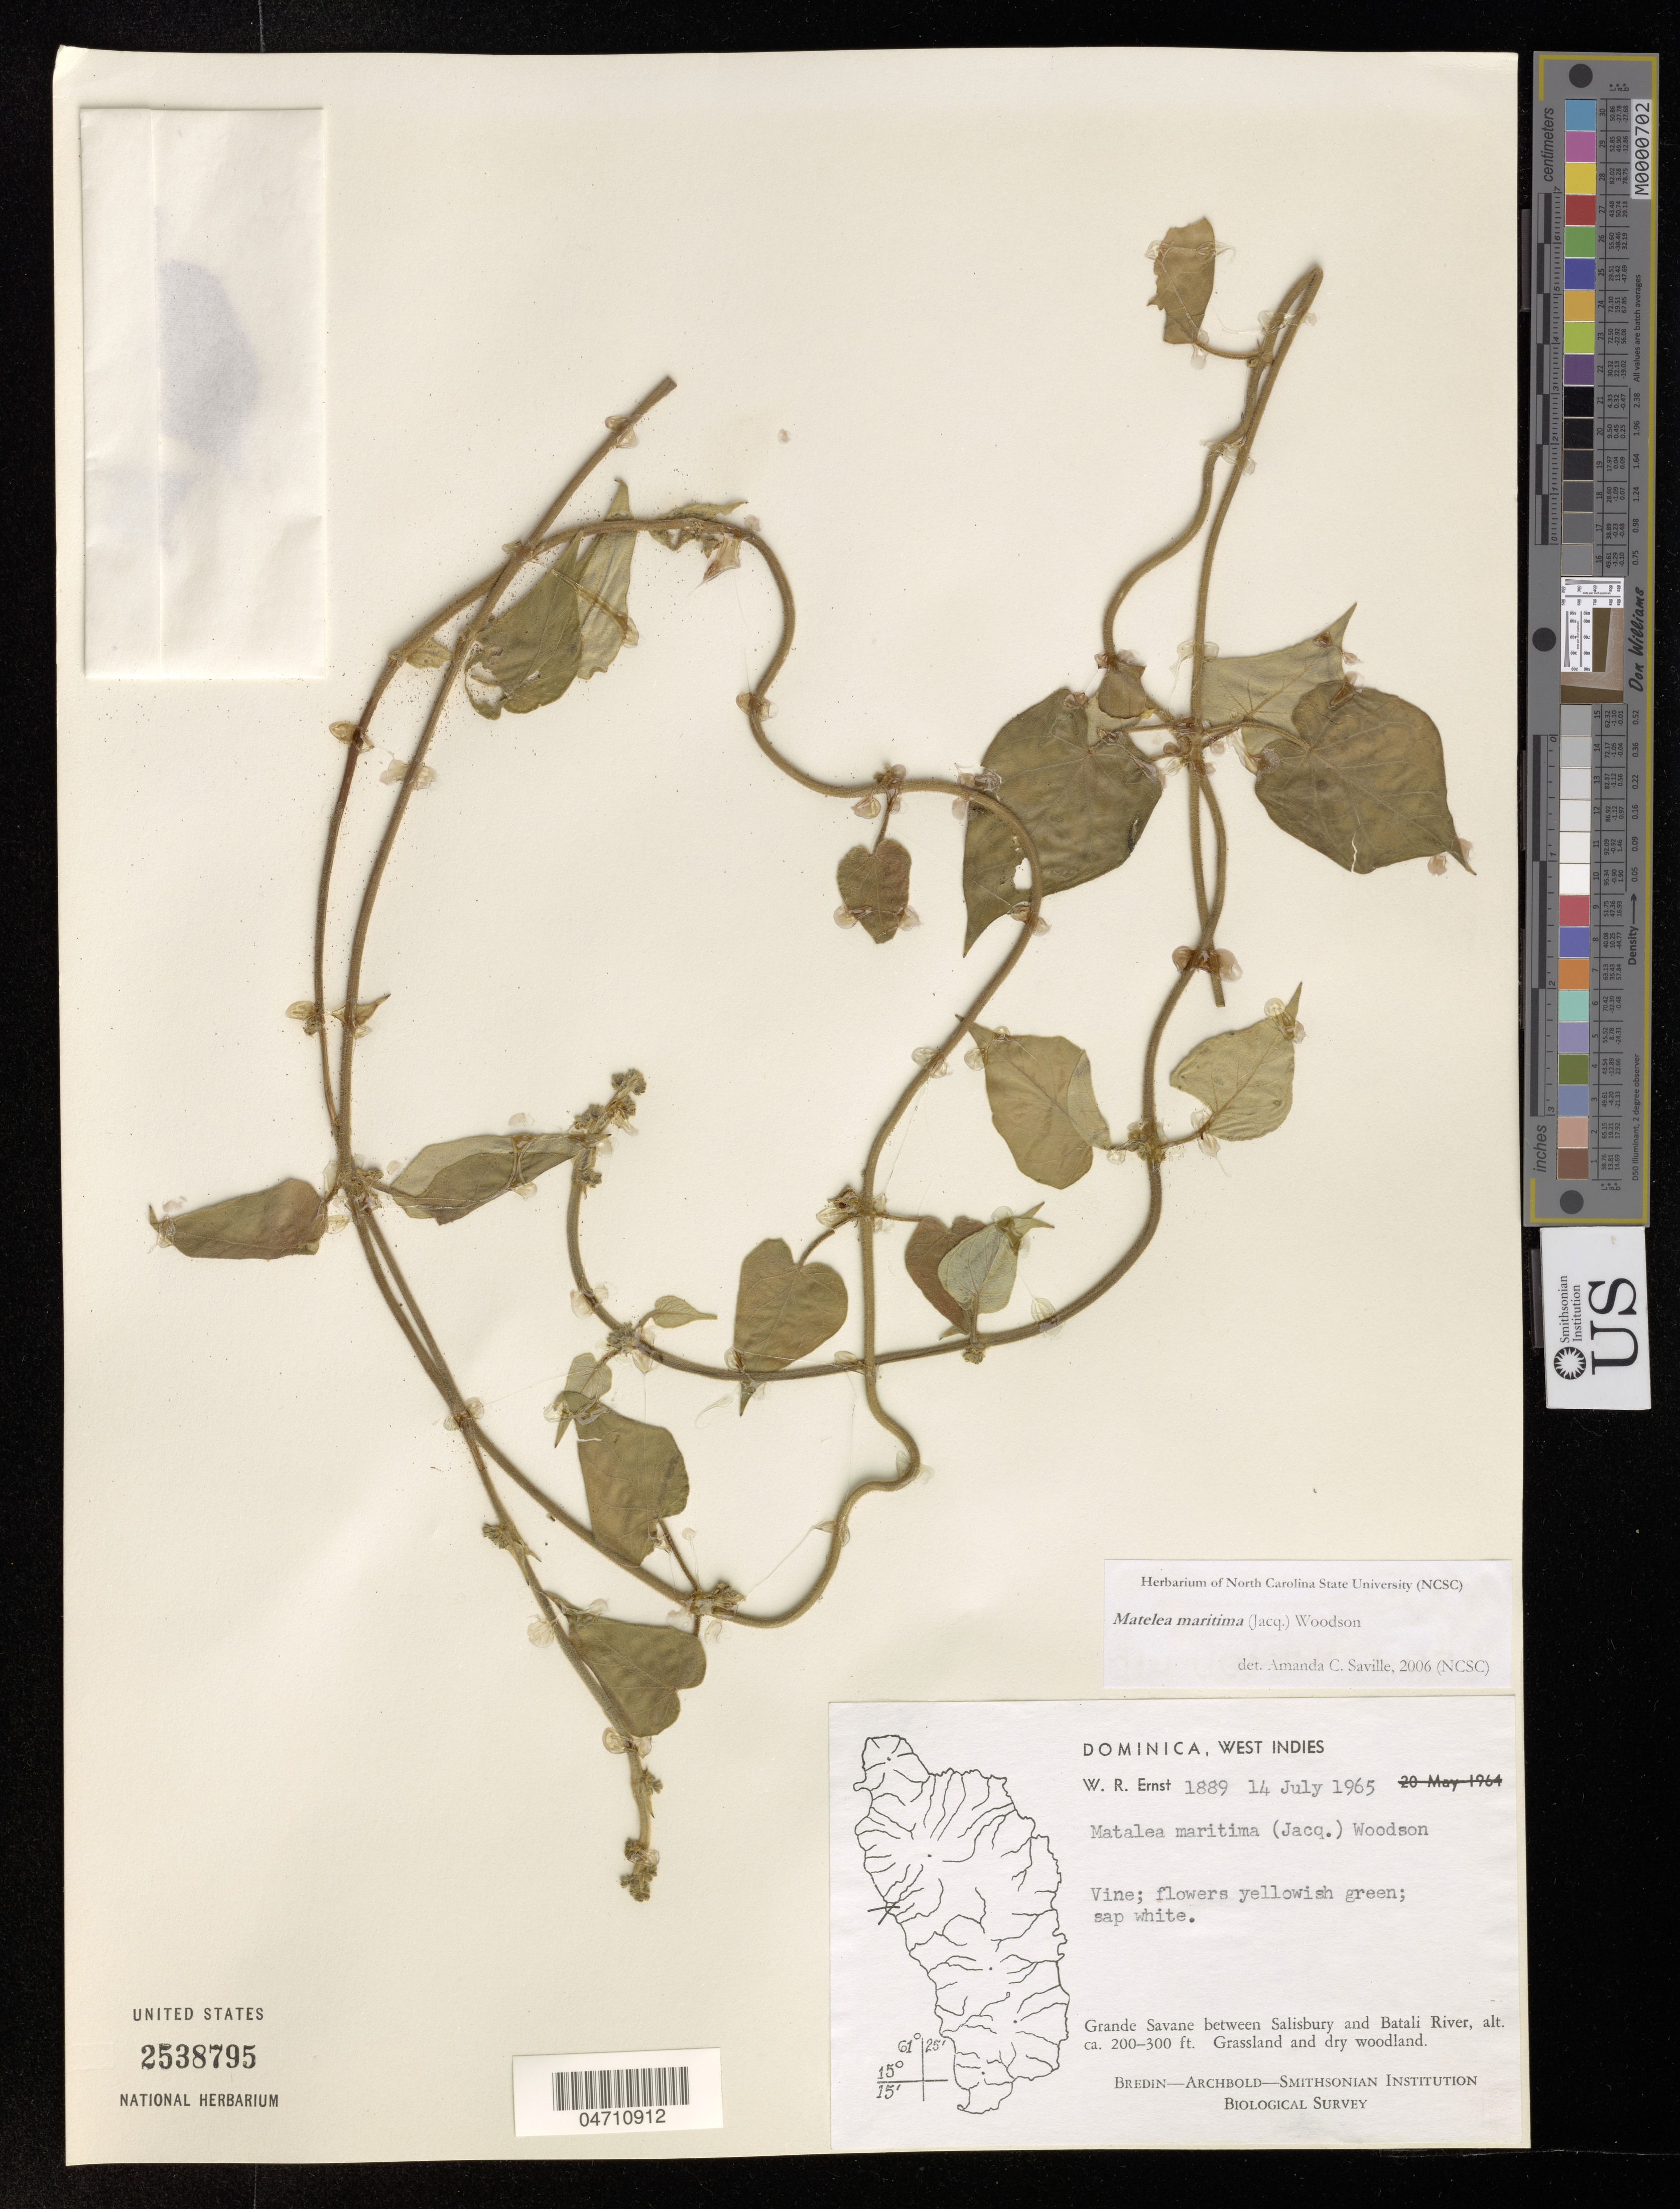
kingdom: Plantae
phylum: Tracheophyta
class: Magnoliopsida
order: Gentianales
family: Apocynaceae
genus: Matelea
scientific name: Matelea maritima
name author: (Jacq.) Woodson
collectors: W. R. Ernst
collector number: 1889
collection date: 1965-07-14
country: Dominica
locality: Grande Savane between Salisbury and Batali River.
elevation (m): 61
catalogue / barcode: US 2538795